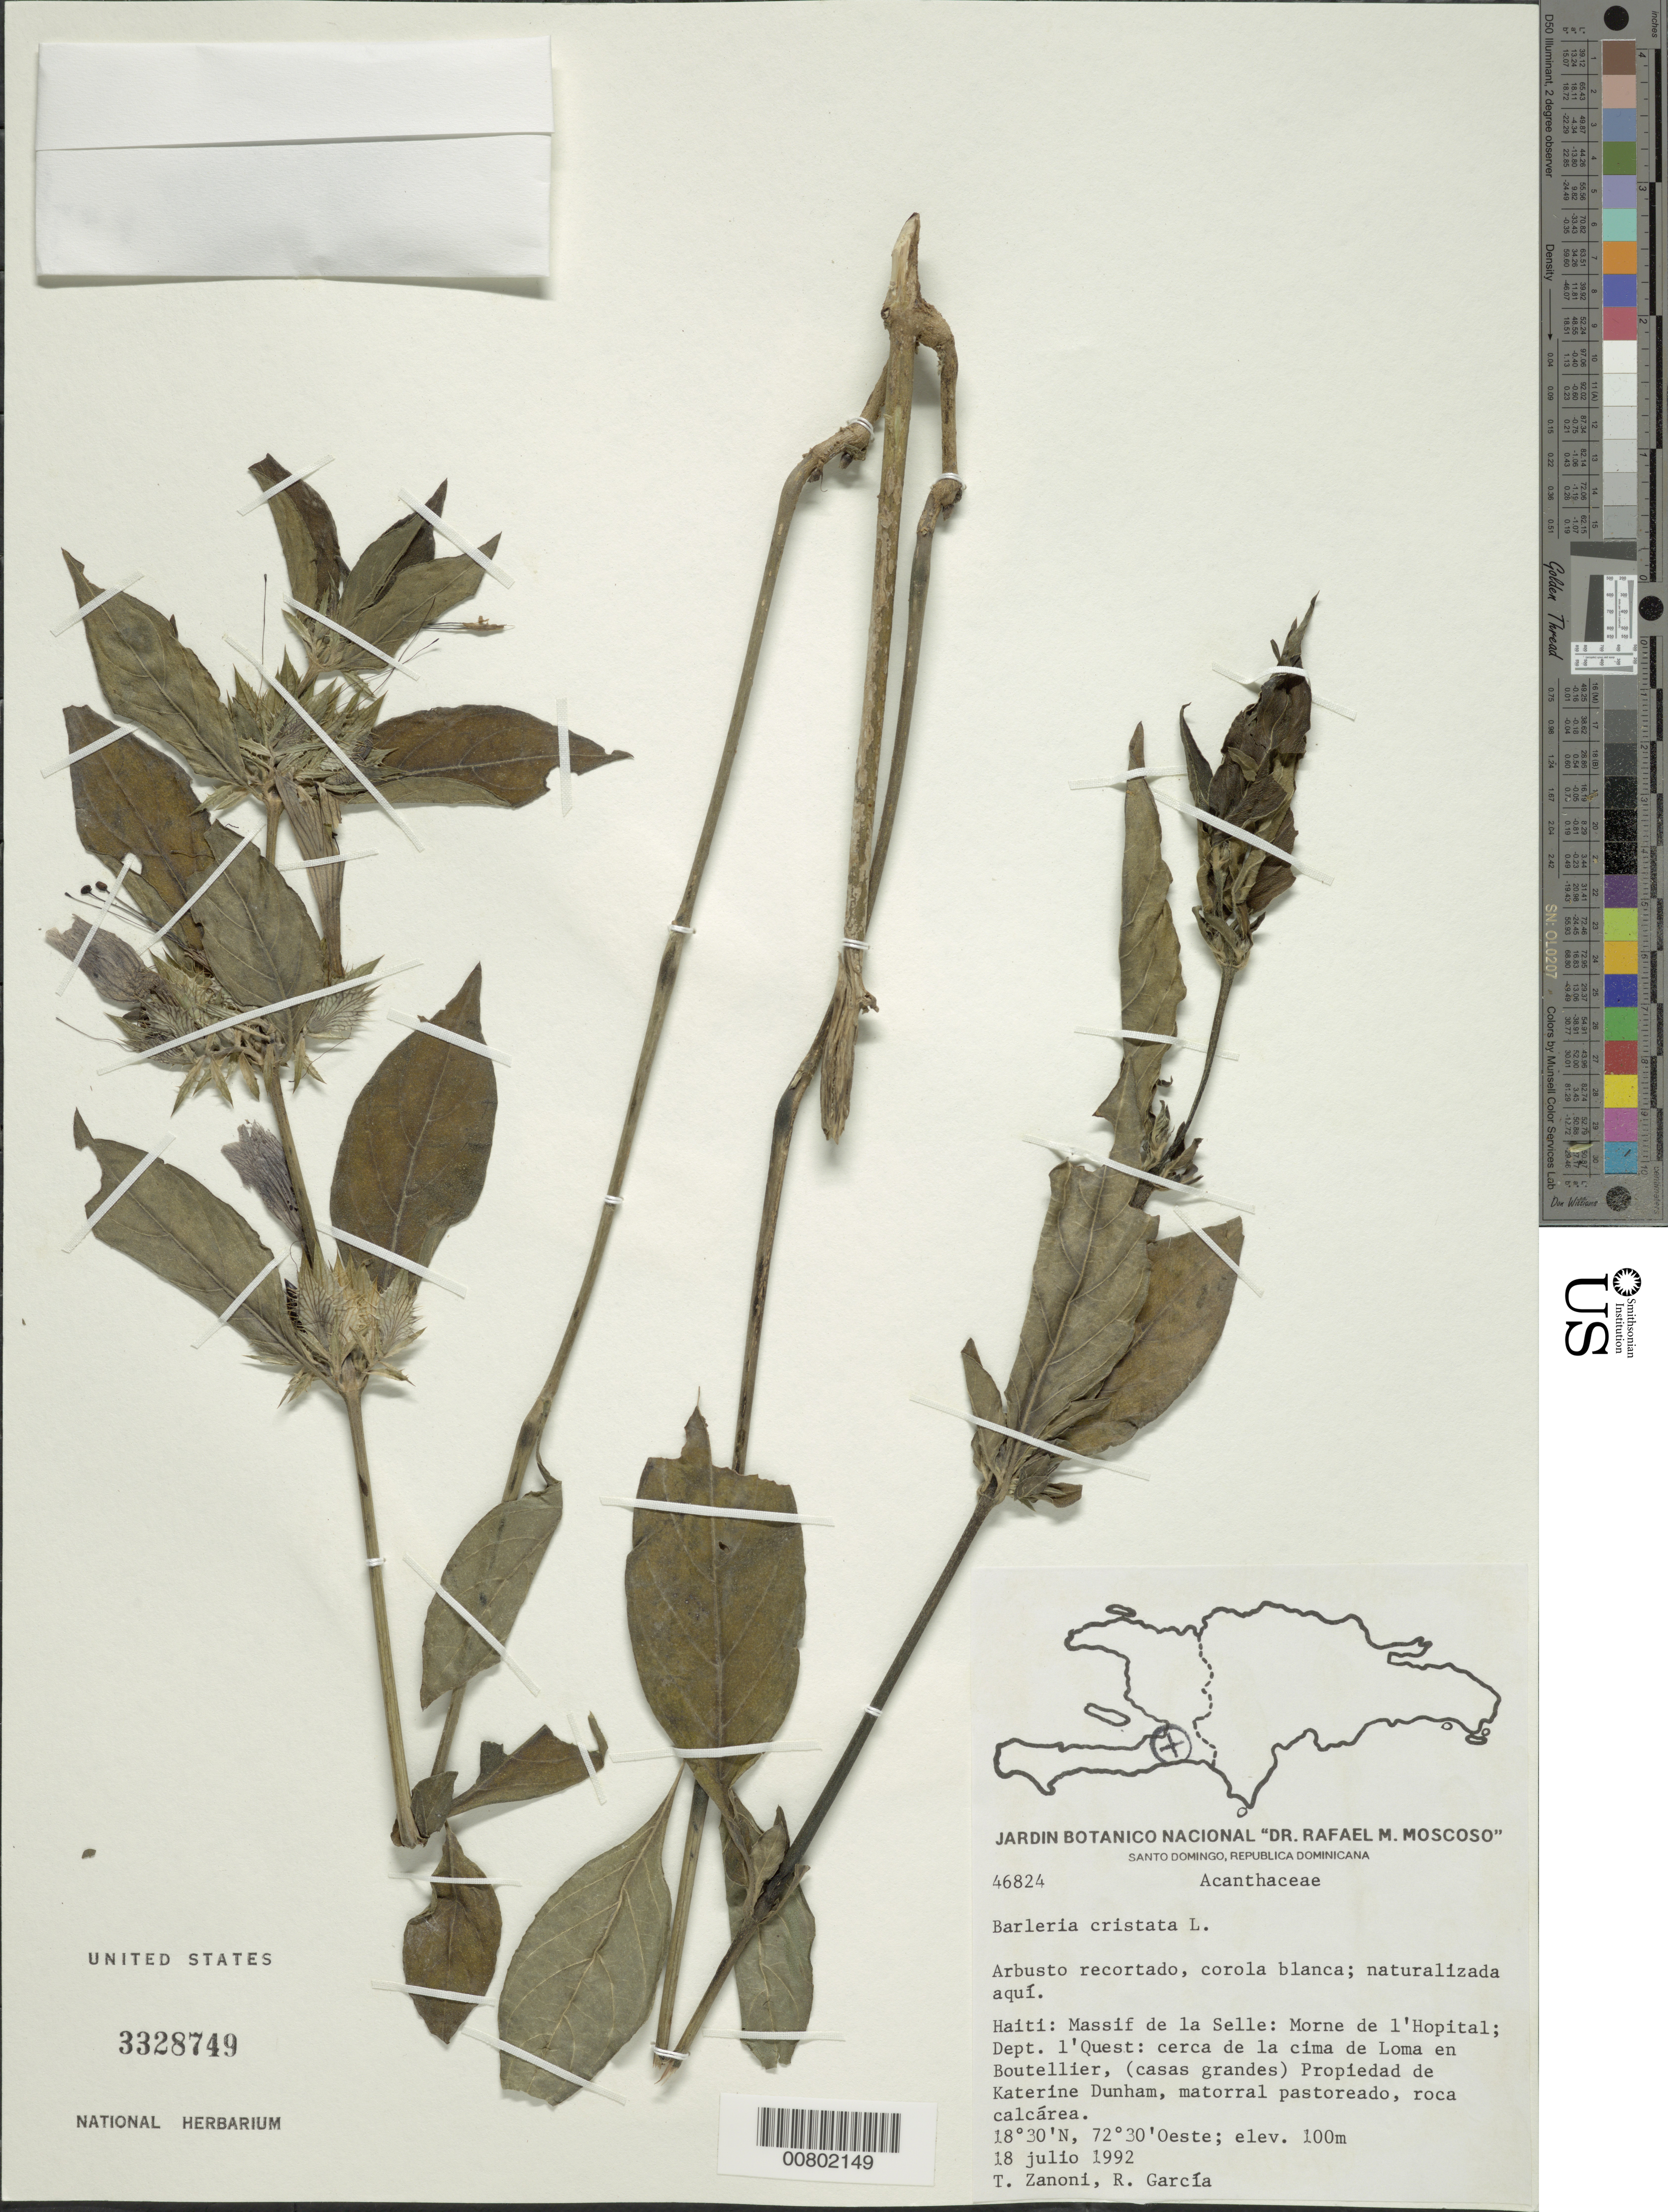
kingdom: Plantae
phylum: Tracheophyta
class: Magnoliopsida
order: Lamiales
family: Acanthaceae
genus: Barleria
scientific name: Barleria cristata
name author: L.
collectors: T. A. Zanoni & R. G. García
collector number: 46824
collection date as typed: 12 Jul 1992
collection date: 1992-07-12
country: Haiti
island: Hispaniola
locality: Dept. l'Quest; Massif de la Selle, Morne de l'Hôpital, cerca de la cima de Loma en Boutellier, (casas grandes) Propiedad de Katerine Dunham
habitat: Matorral pastoreado, roca calcárea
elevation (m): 100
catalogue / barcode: US 3328749